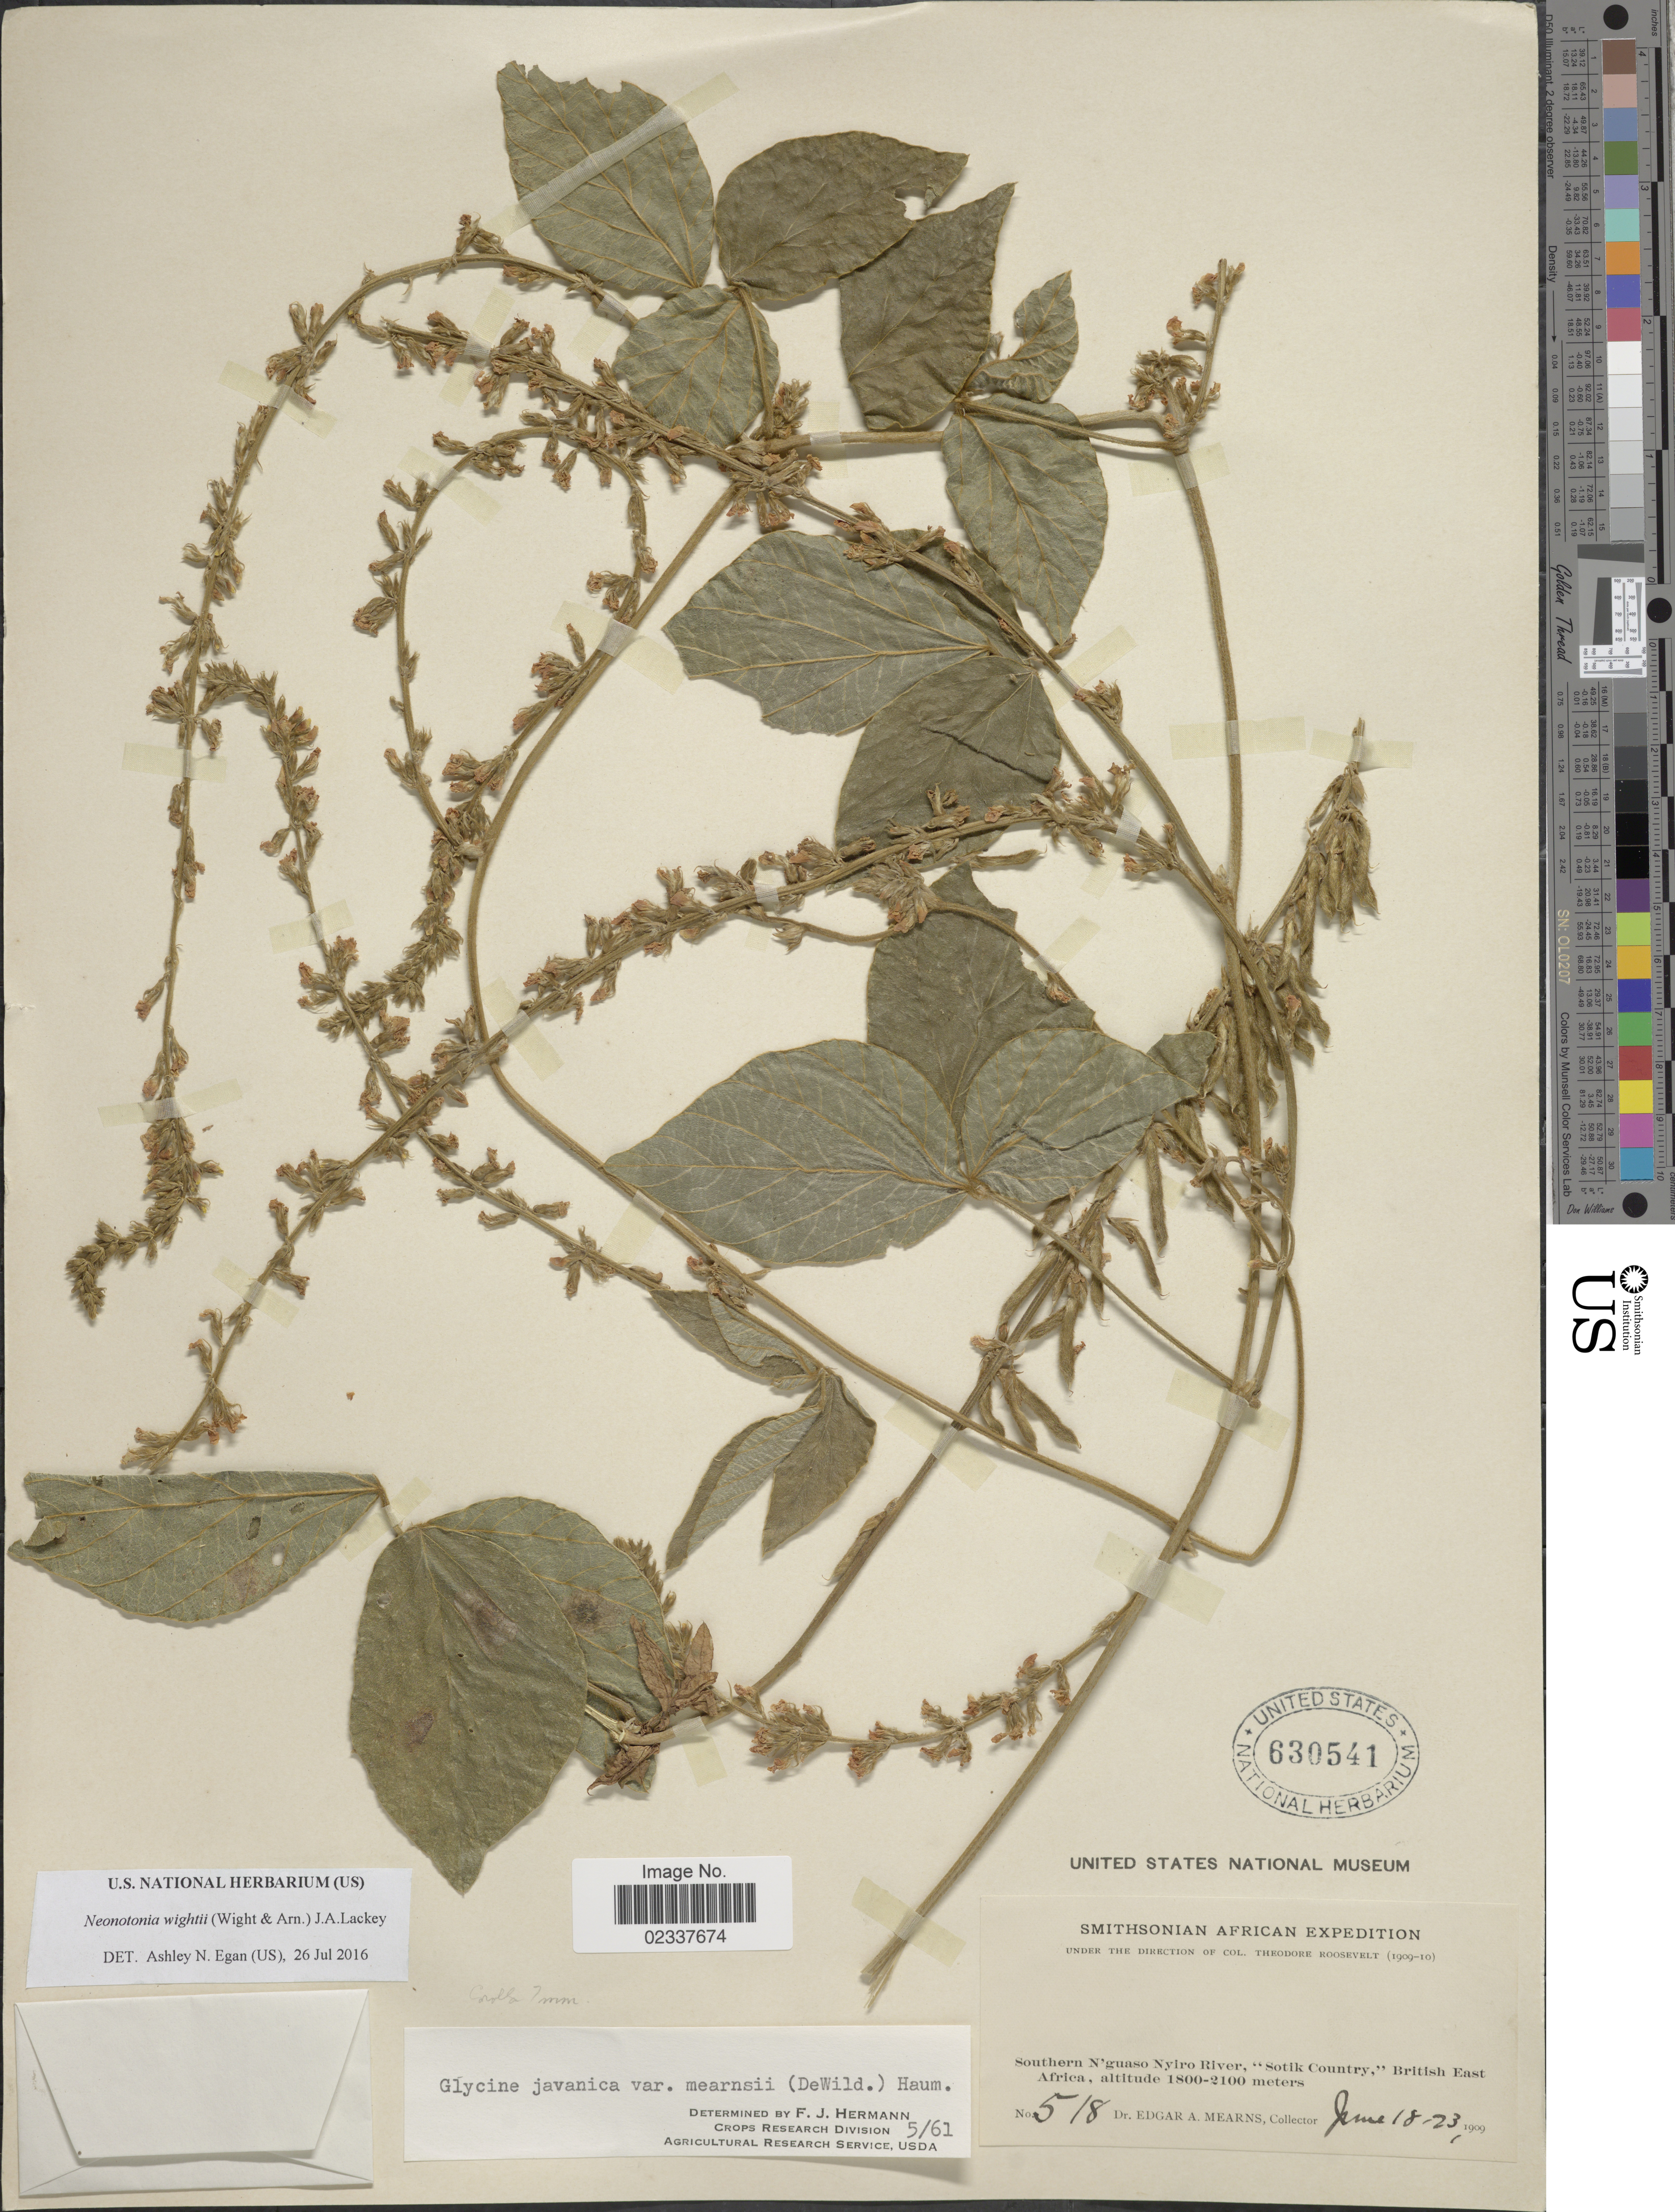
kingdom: Plantae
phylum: Tracheophyta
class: Magnoliopsida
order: Fabales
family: Fabaceae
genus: Neonotonia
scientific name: Neonotonia wightii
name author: (Arn.) J.A. Lackey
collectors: E. A. Mearns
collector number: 518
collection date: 1909-06-18/1909-06-23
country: Kenya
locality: Southern N'guaso Nyiro River, Sotik Country, British East Africa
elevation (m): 1800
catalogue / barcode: US 630541